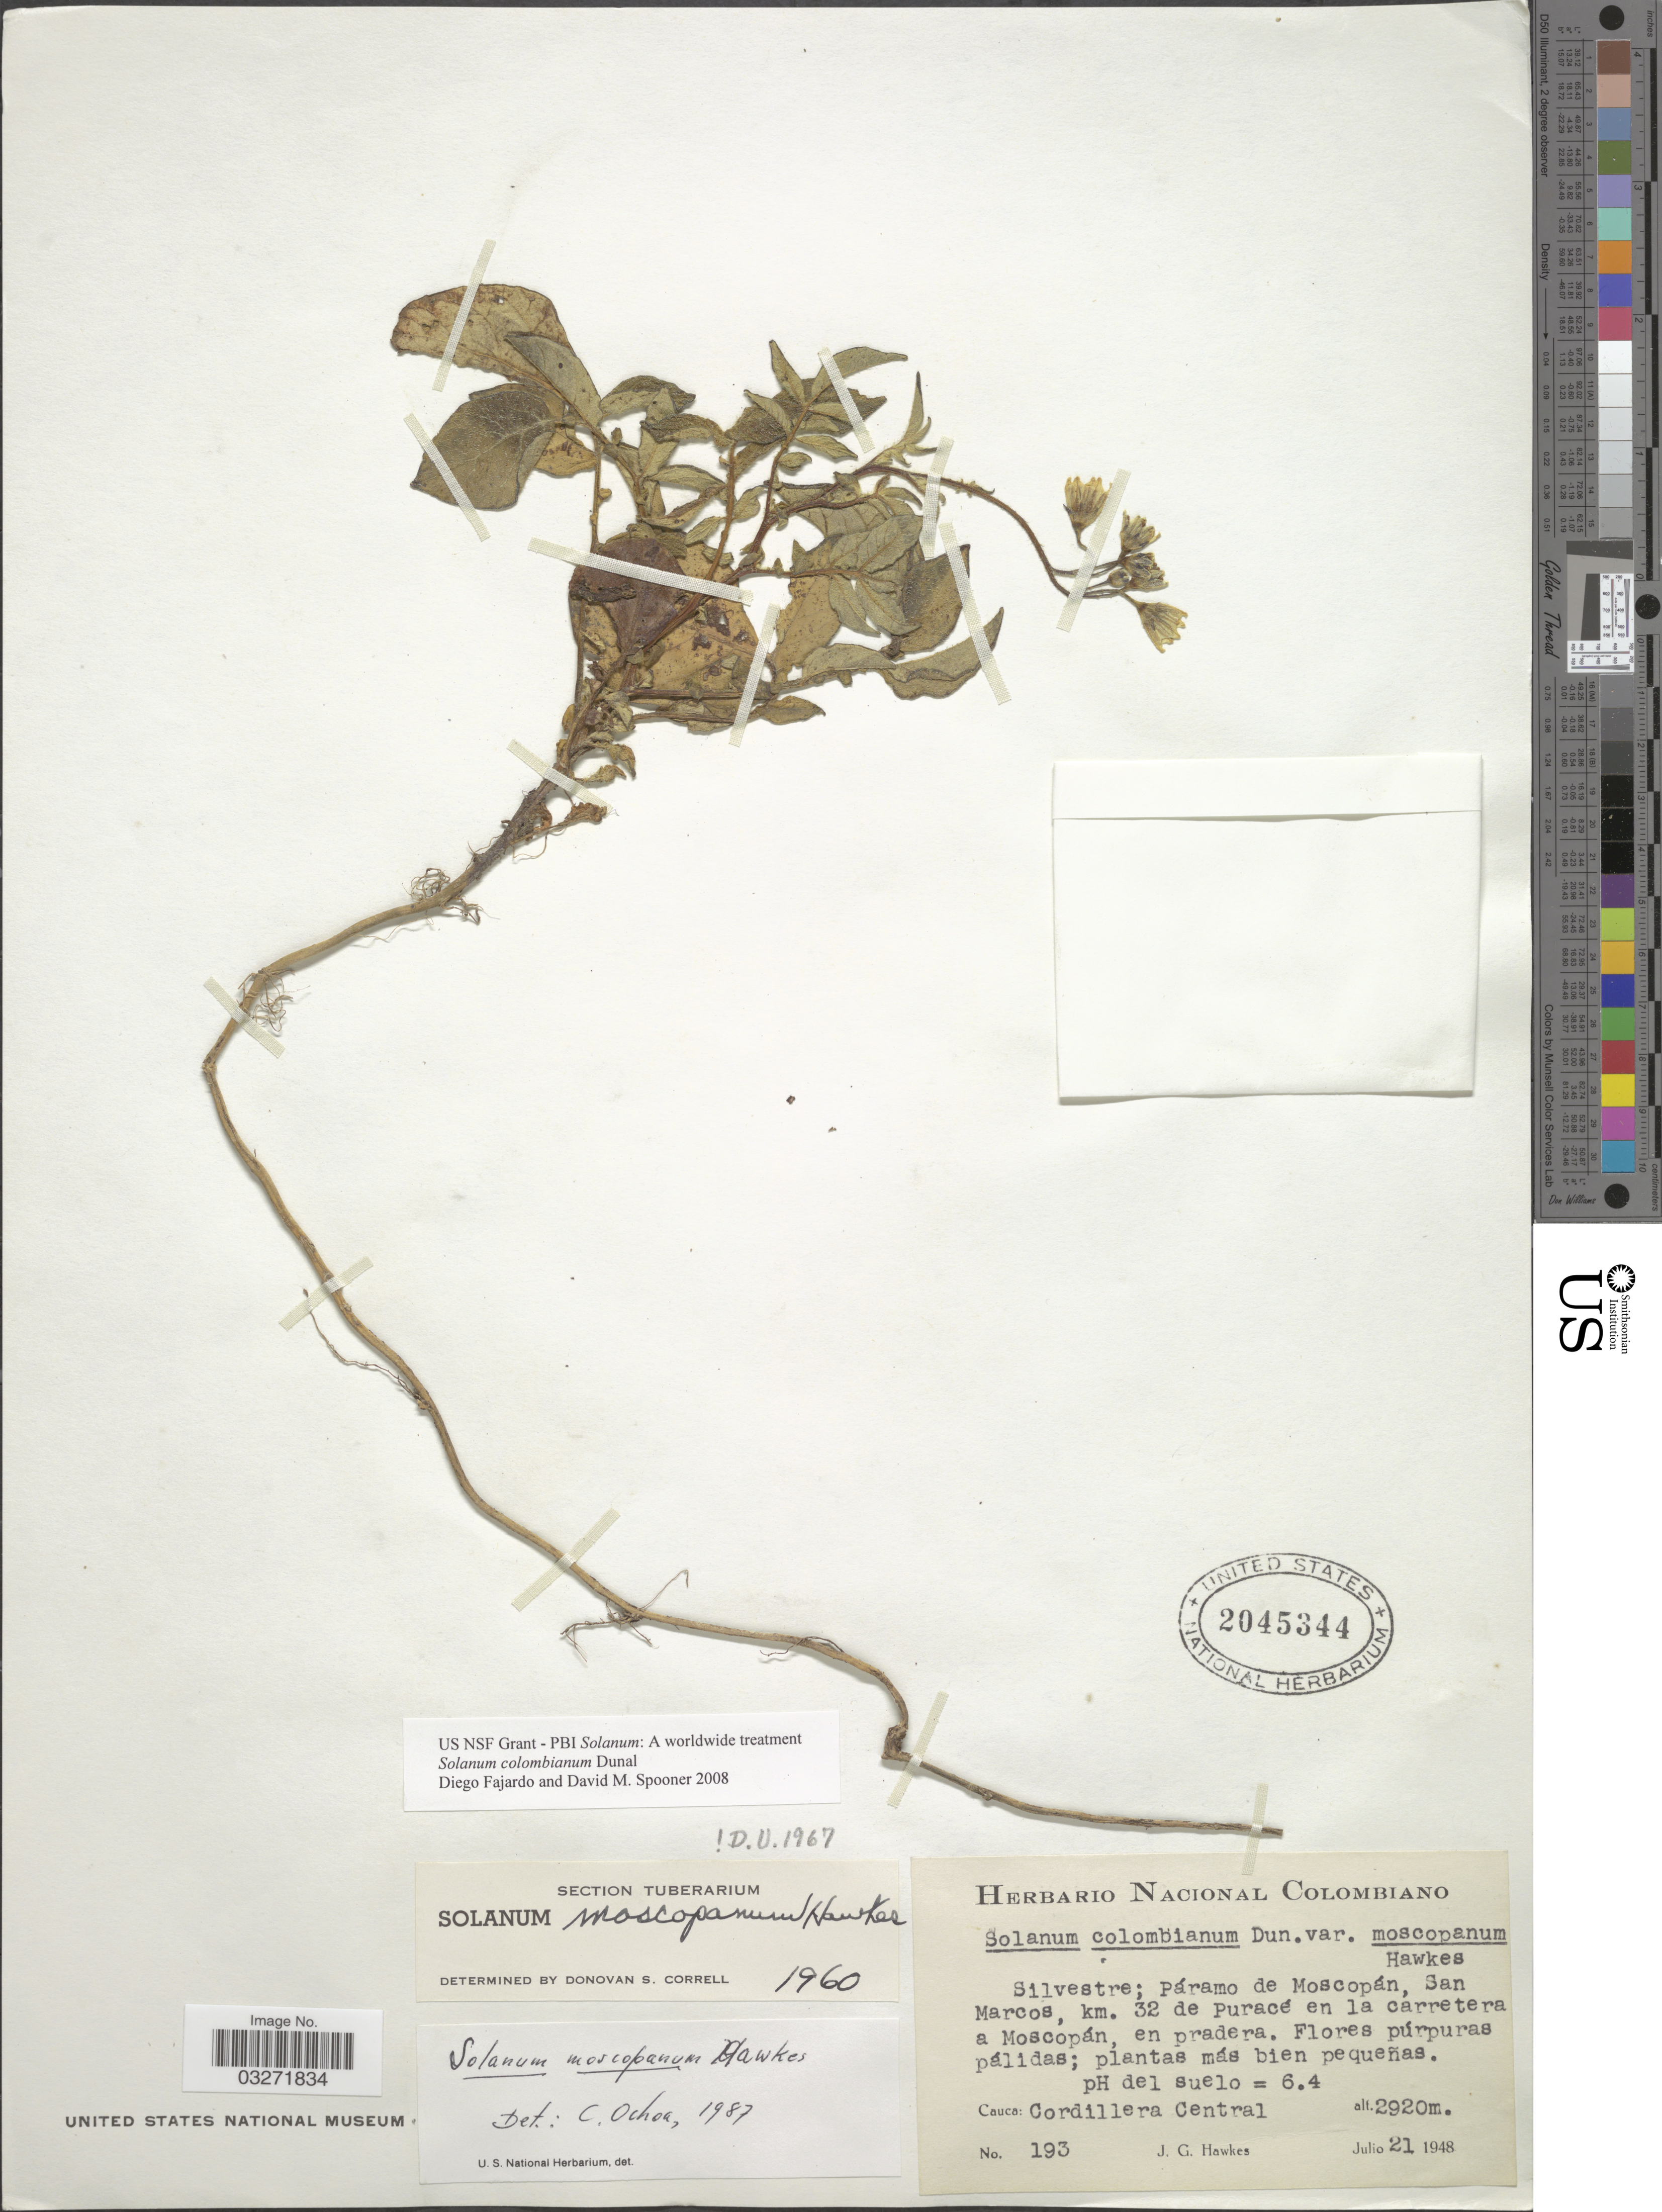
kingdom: Plantae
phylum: Tracheophyta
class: Magnoliopsida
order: Solanales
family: Solanaceae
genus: Solanum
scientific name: Solanum colombianum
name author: Dunal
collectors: J. Hawkes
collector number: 193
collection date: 1948-07-21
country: Colombia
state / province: Cauca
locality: Silvestre; Páramo de Moscopán, San Marcos, km. 32 de Puracé en la carretera a Moscopán, en pradera.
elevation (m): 2920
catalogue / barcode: US 2045344